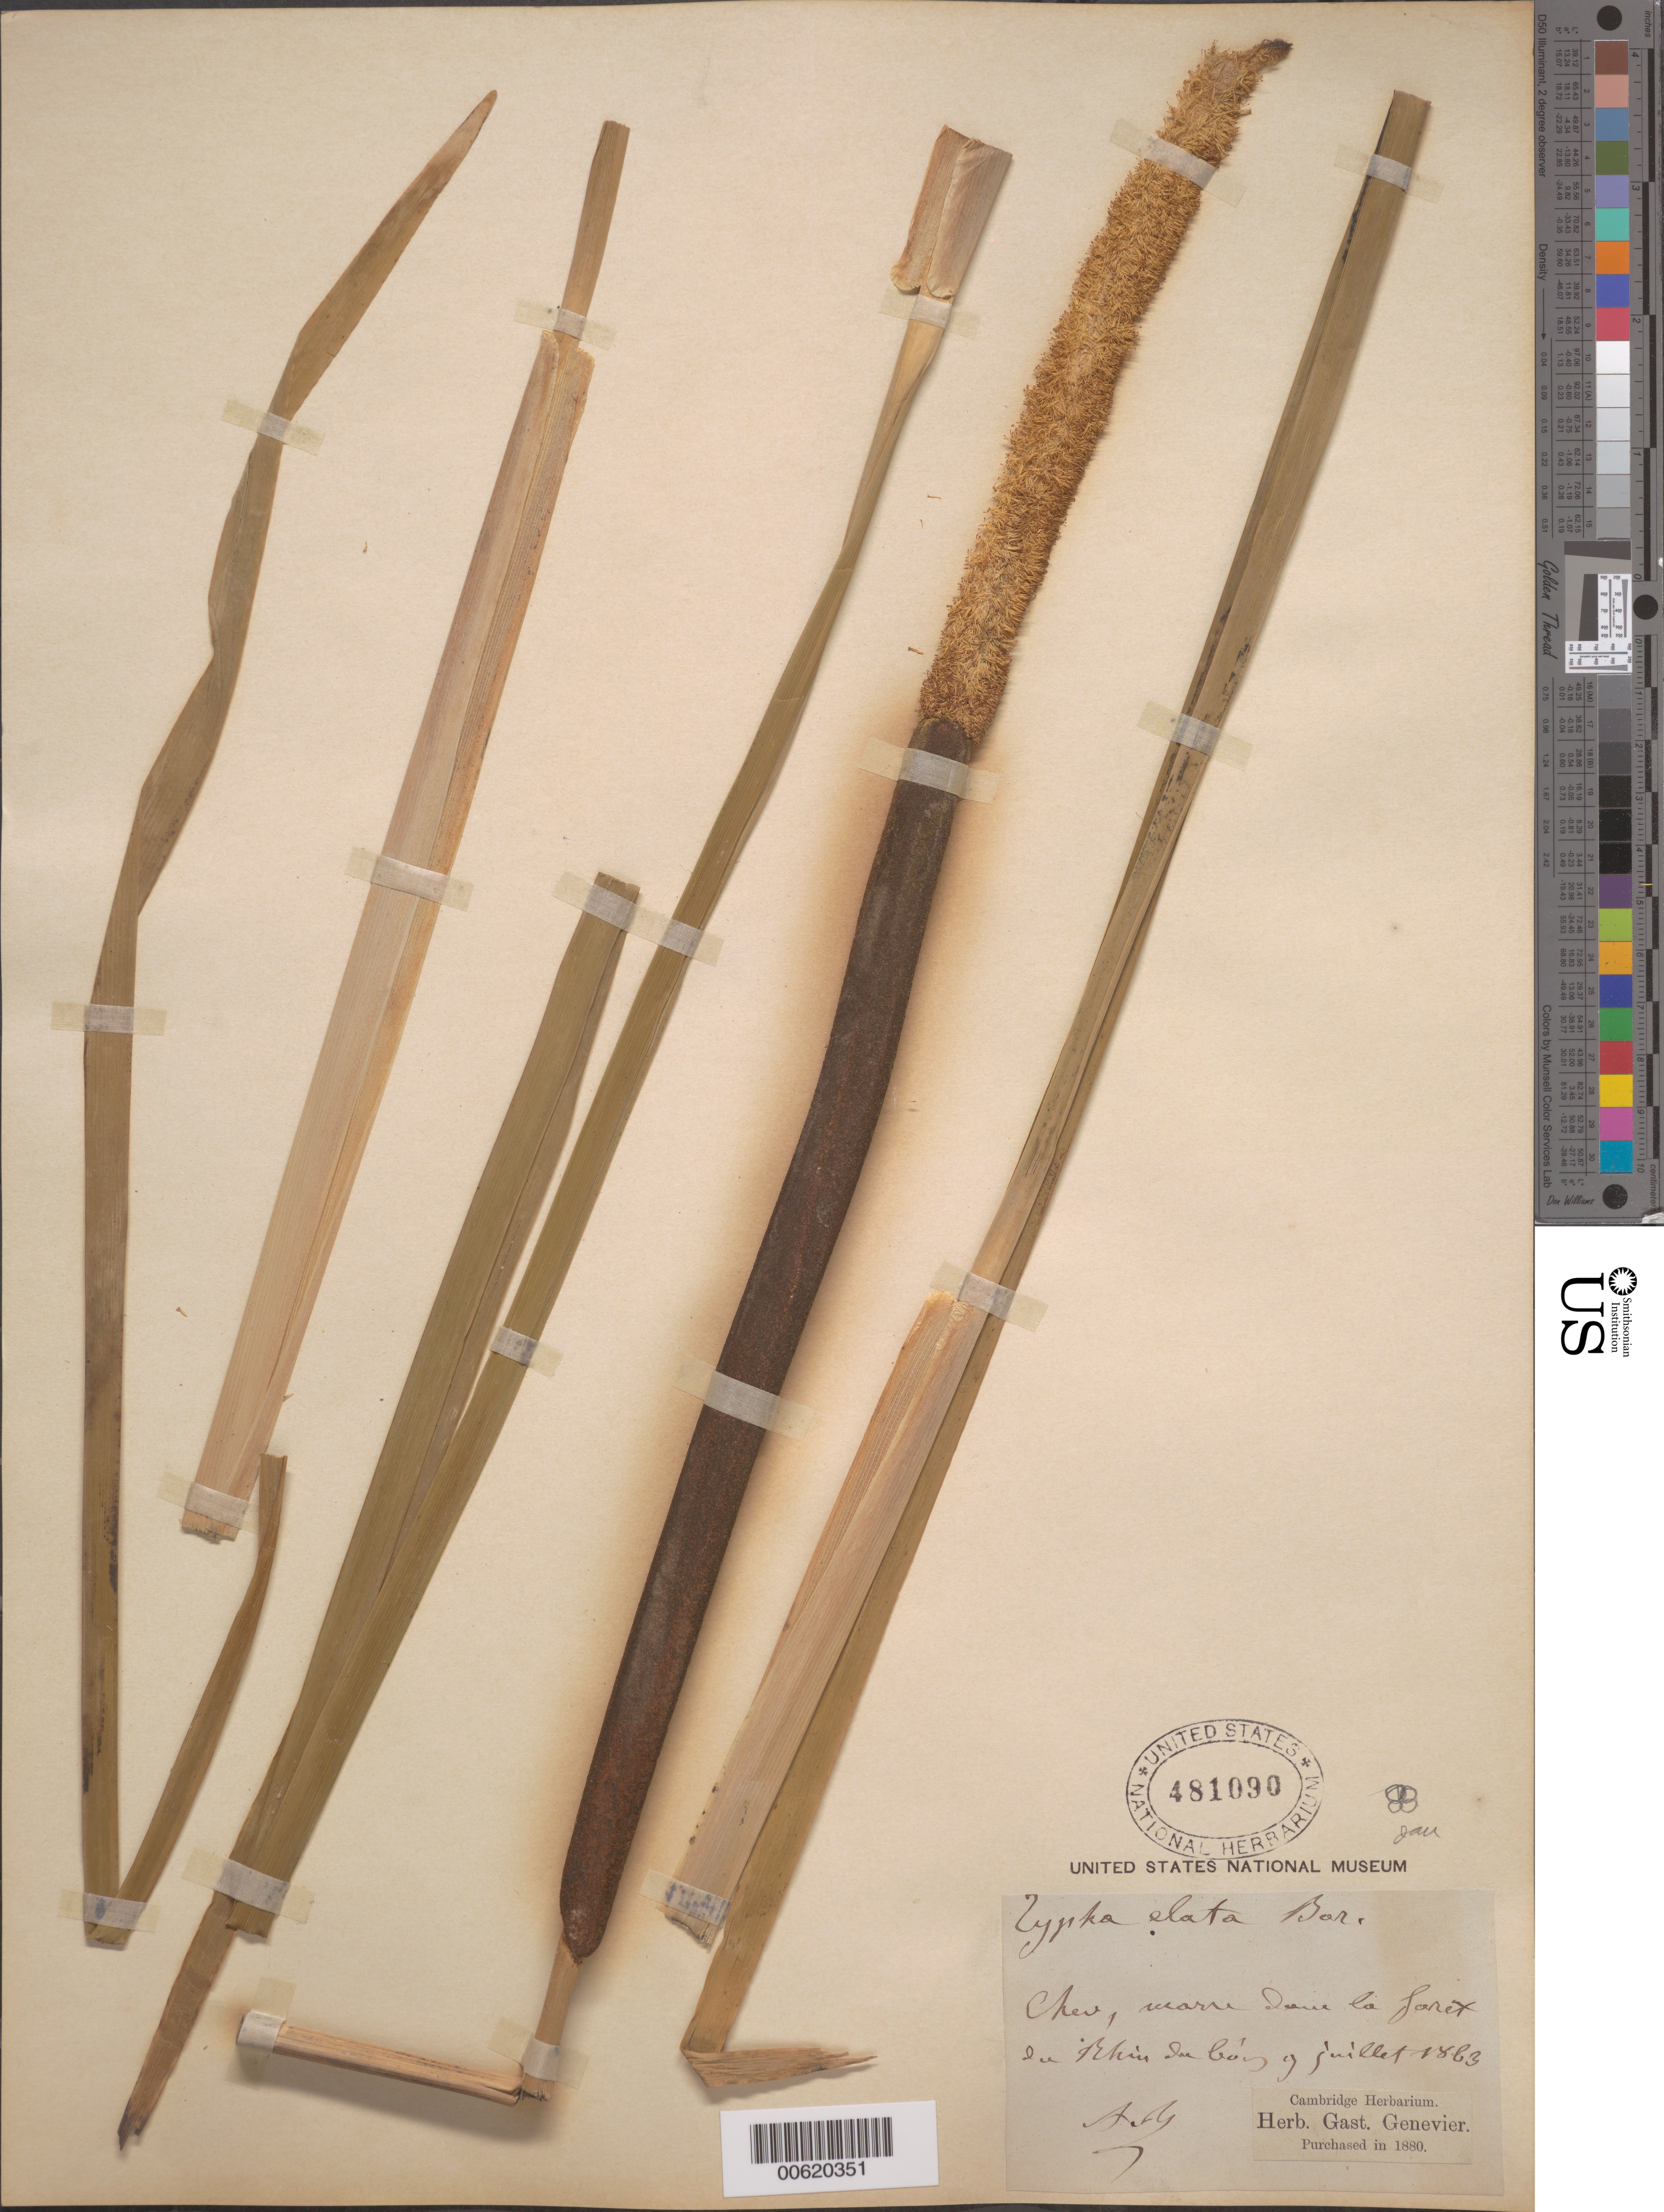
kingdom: Plantae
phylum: Tracheophyta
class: Liliopsida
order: Poales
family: Typhaceae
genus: Typha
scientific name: Typha elata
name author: Boreau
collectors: G. Genevier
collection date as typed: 09 Jul 1863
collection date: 1863-07-09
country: France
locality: Chev., Rhein in Blois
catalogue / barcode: US 481090